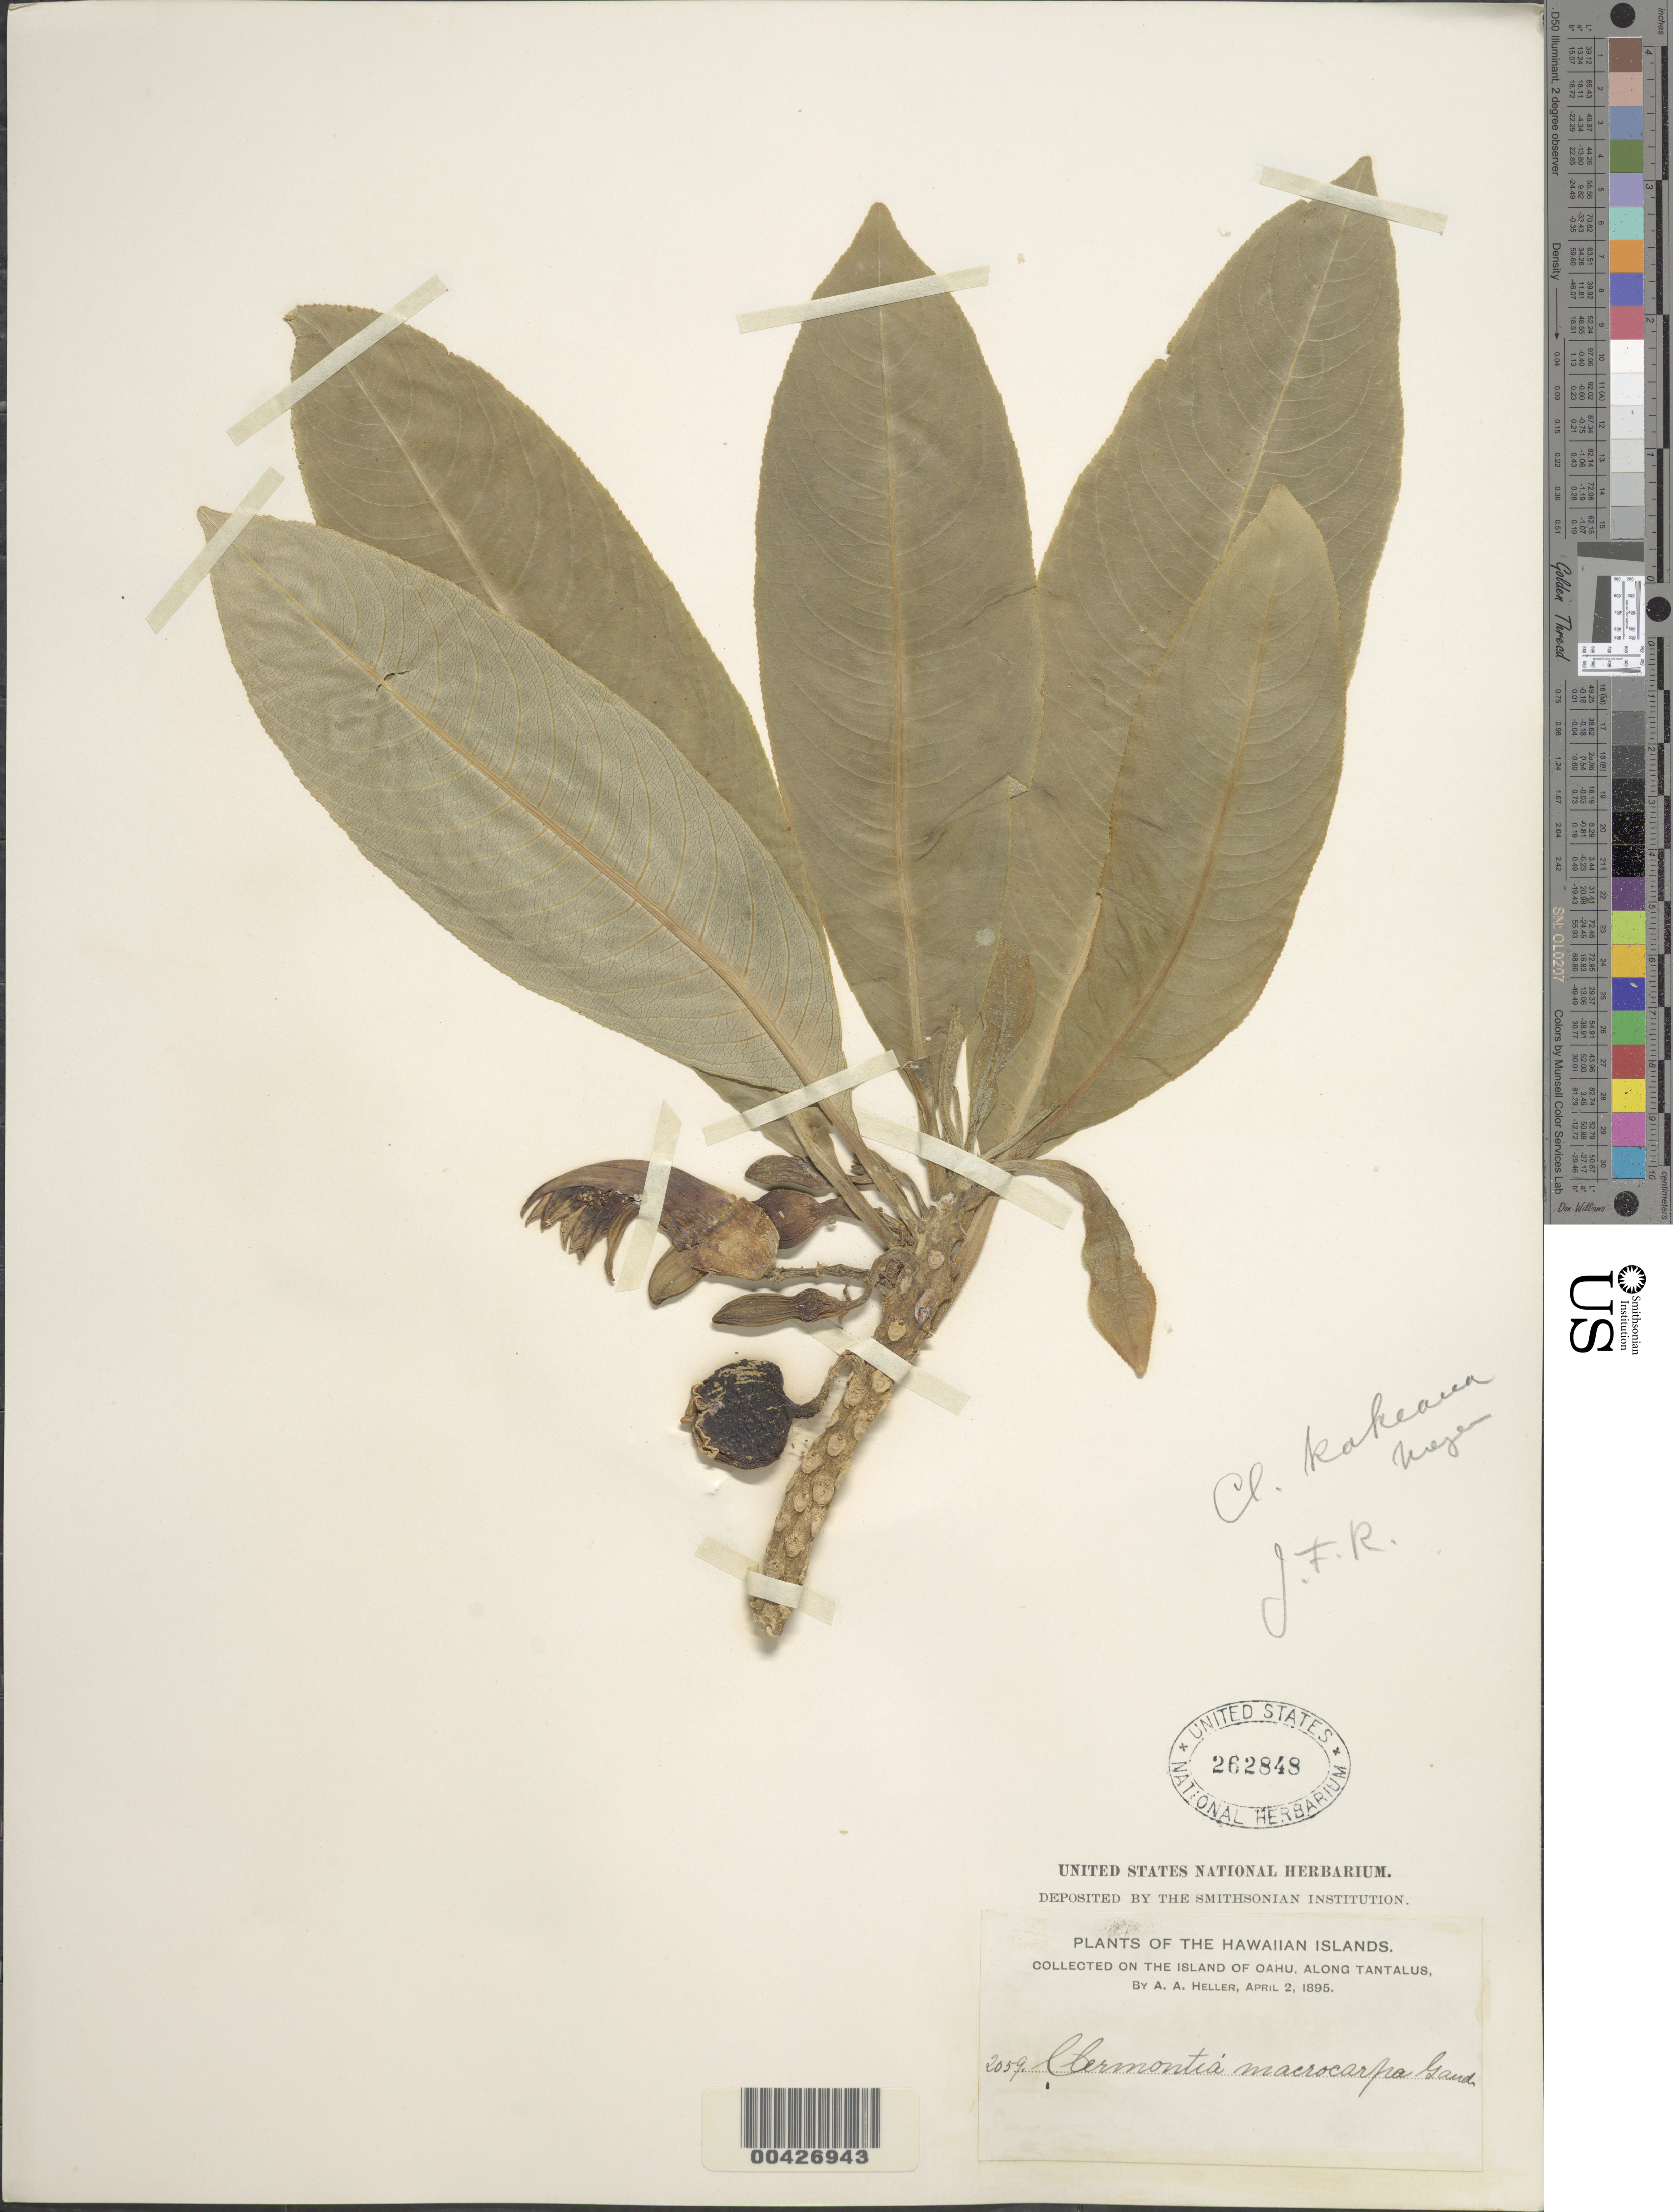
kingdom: Plantae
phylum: Tracheophyta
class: Magnoliopsida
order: Asterales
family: Campanulaceae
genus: Clermontia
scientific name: Clermontia kakeana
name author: Meyen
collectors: A. A. Heller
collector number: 2059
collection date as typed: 2 Apr 1895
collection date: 1895-04-02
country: United States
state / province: Hawaii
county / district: Honolulu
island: Oahu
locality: along Tantalus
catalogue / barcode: US 262848